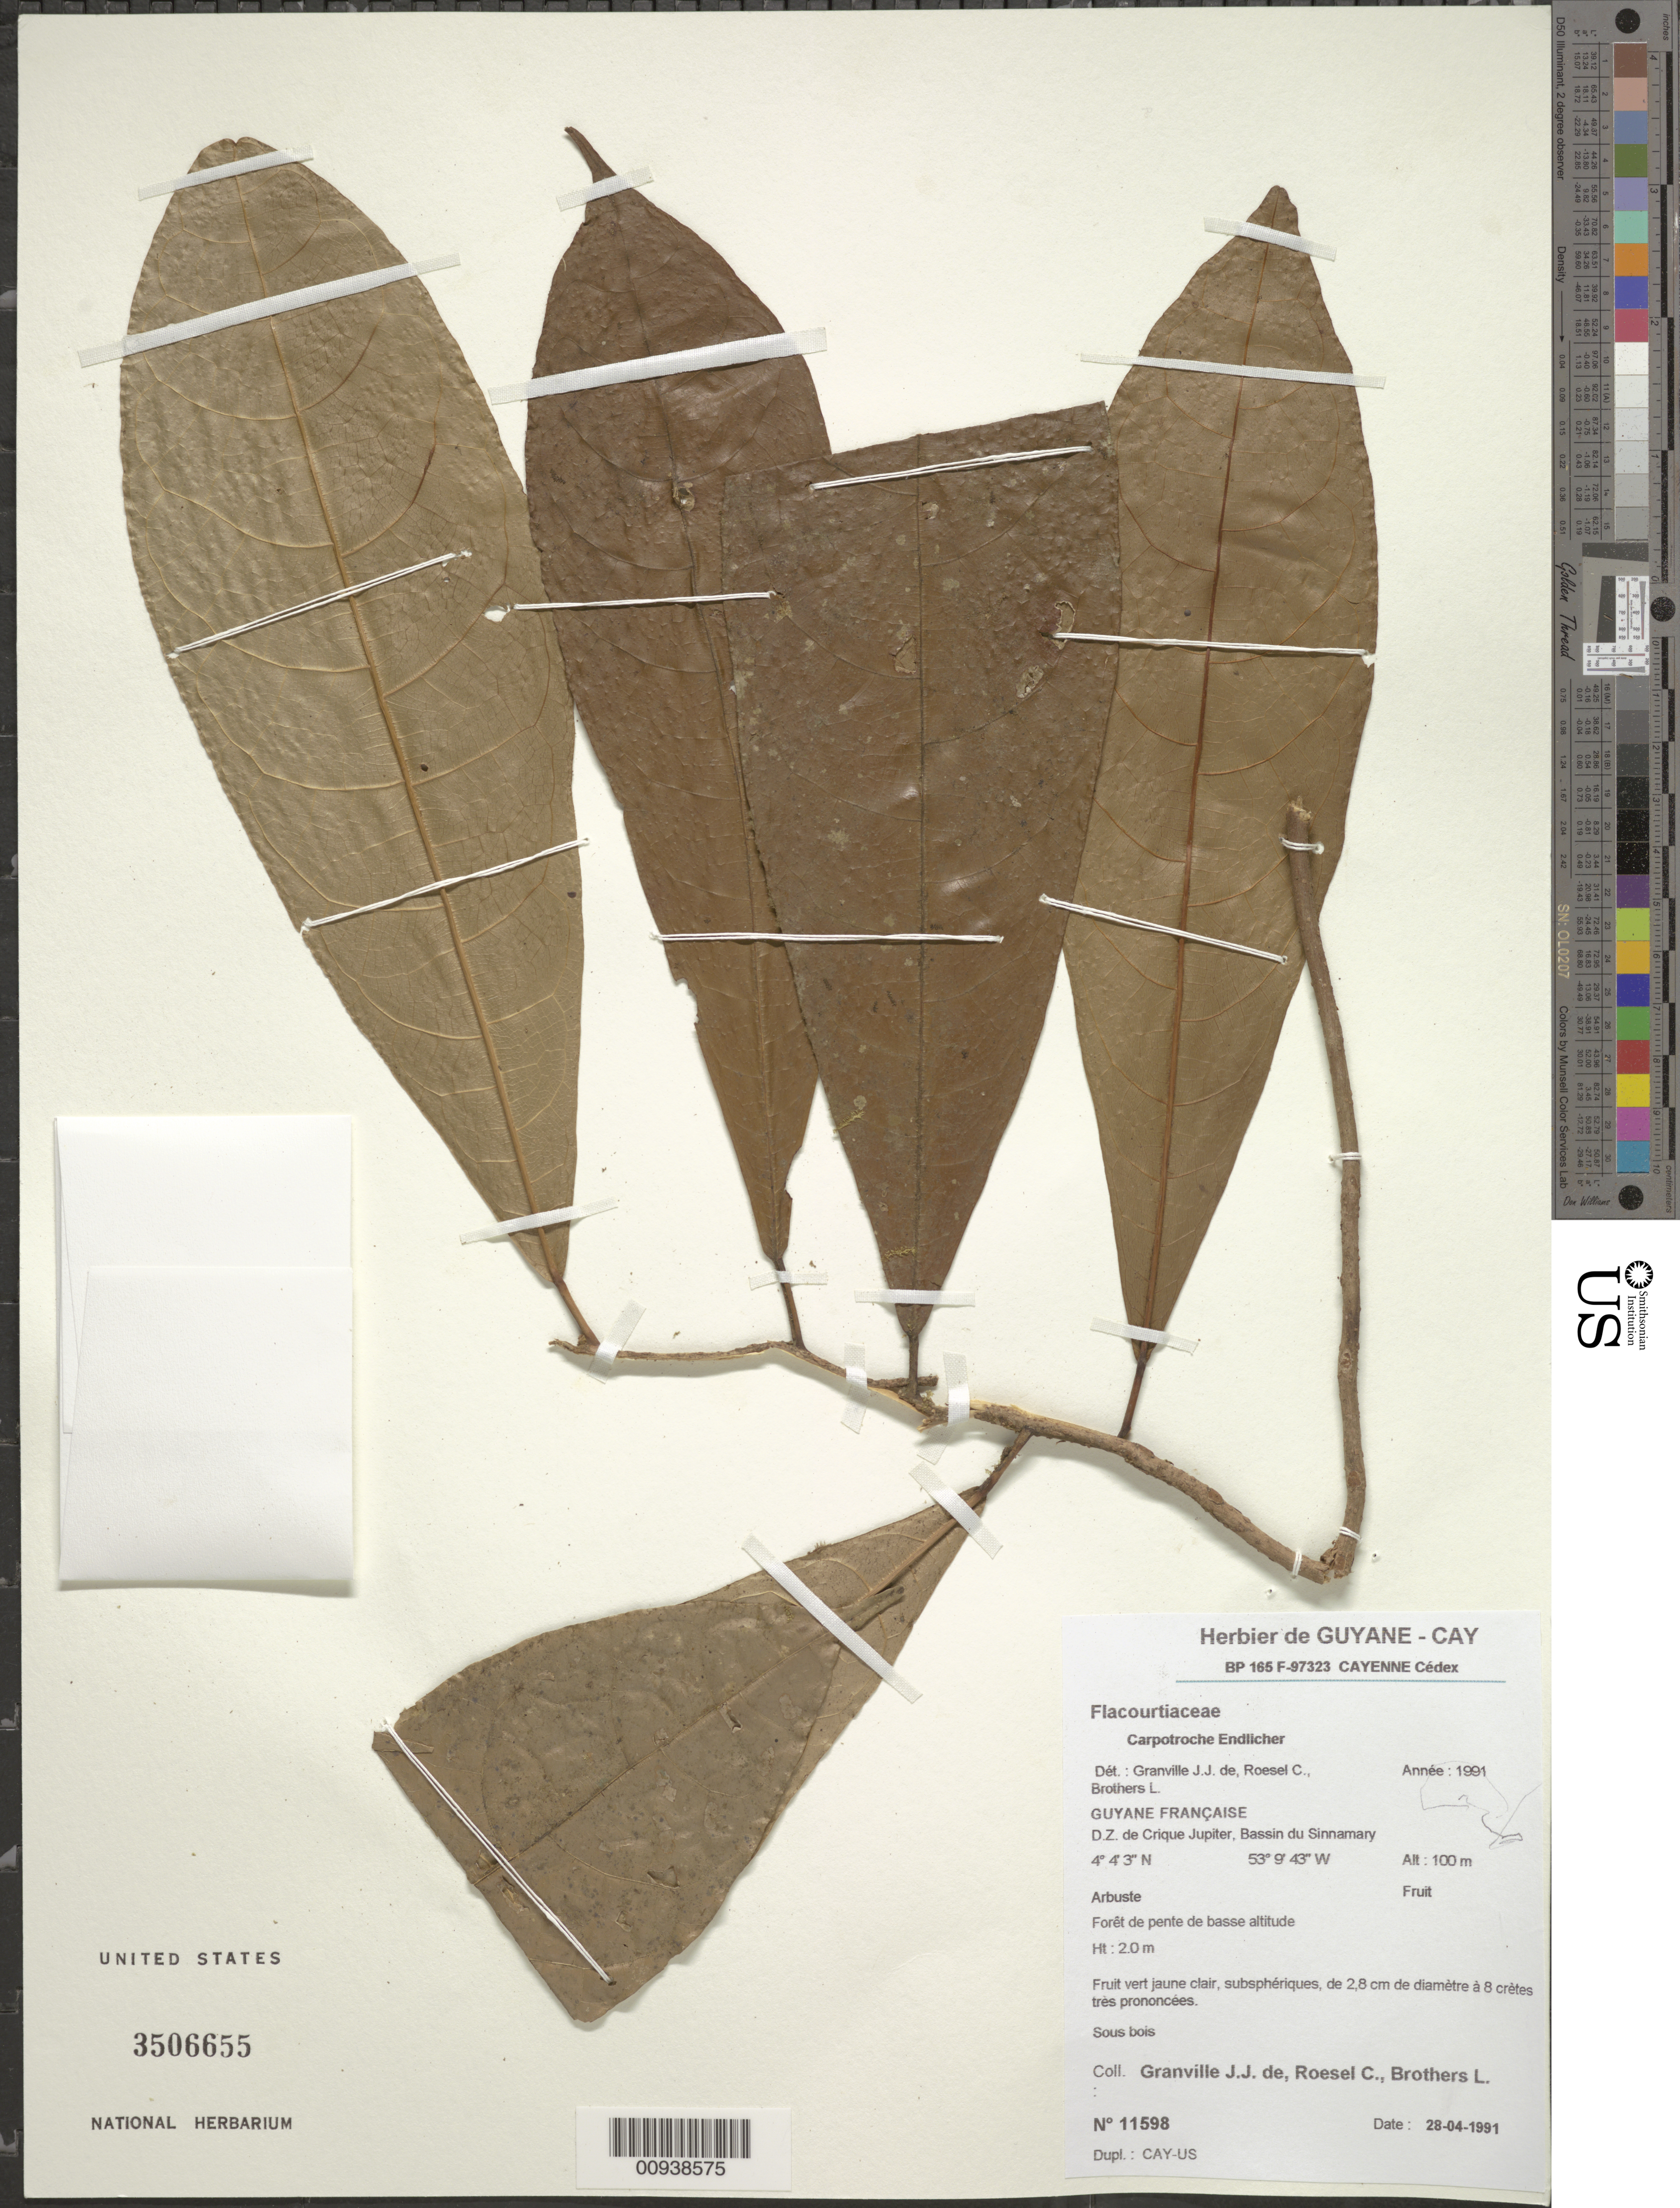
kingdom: Plantae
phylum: Tracheophyta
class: Magnoliopsida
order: Malpighiales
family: Achariaceae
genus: Carpotroche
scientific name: Carpotroche sp.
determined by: Granville, J. J.; Roesel, C. S.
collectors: J.-J. de Granville, C. S. Roesel & L. Brothers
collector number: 11598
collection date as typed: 28-Apr-91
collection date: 1991-04-28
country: French Guiana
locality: D.Z. de Crique Jupiter, Bassin du Sinnamary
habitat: Forêt de basse altitude; sous bois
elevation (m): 100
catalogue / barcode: US 3506655